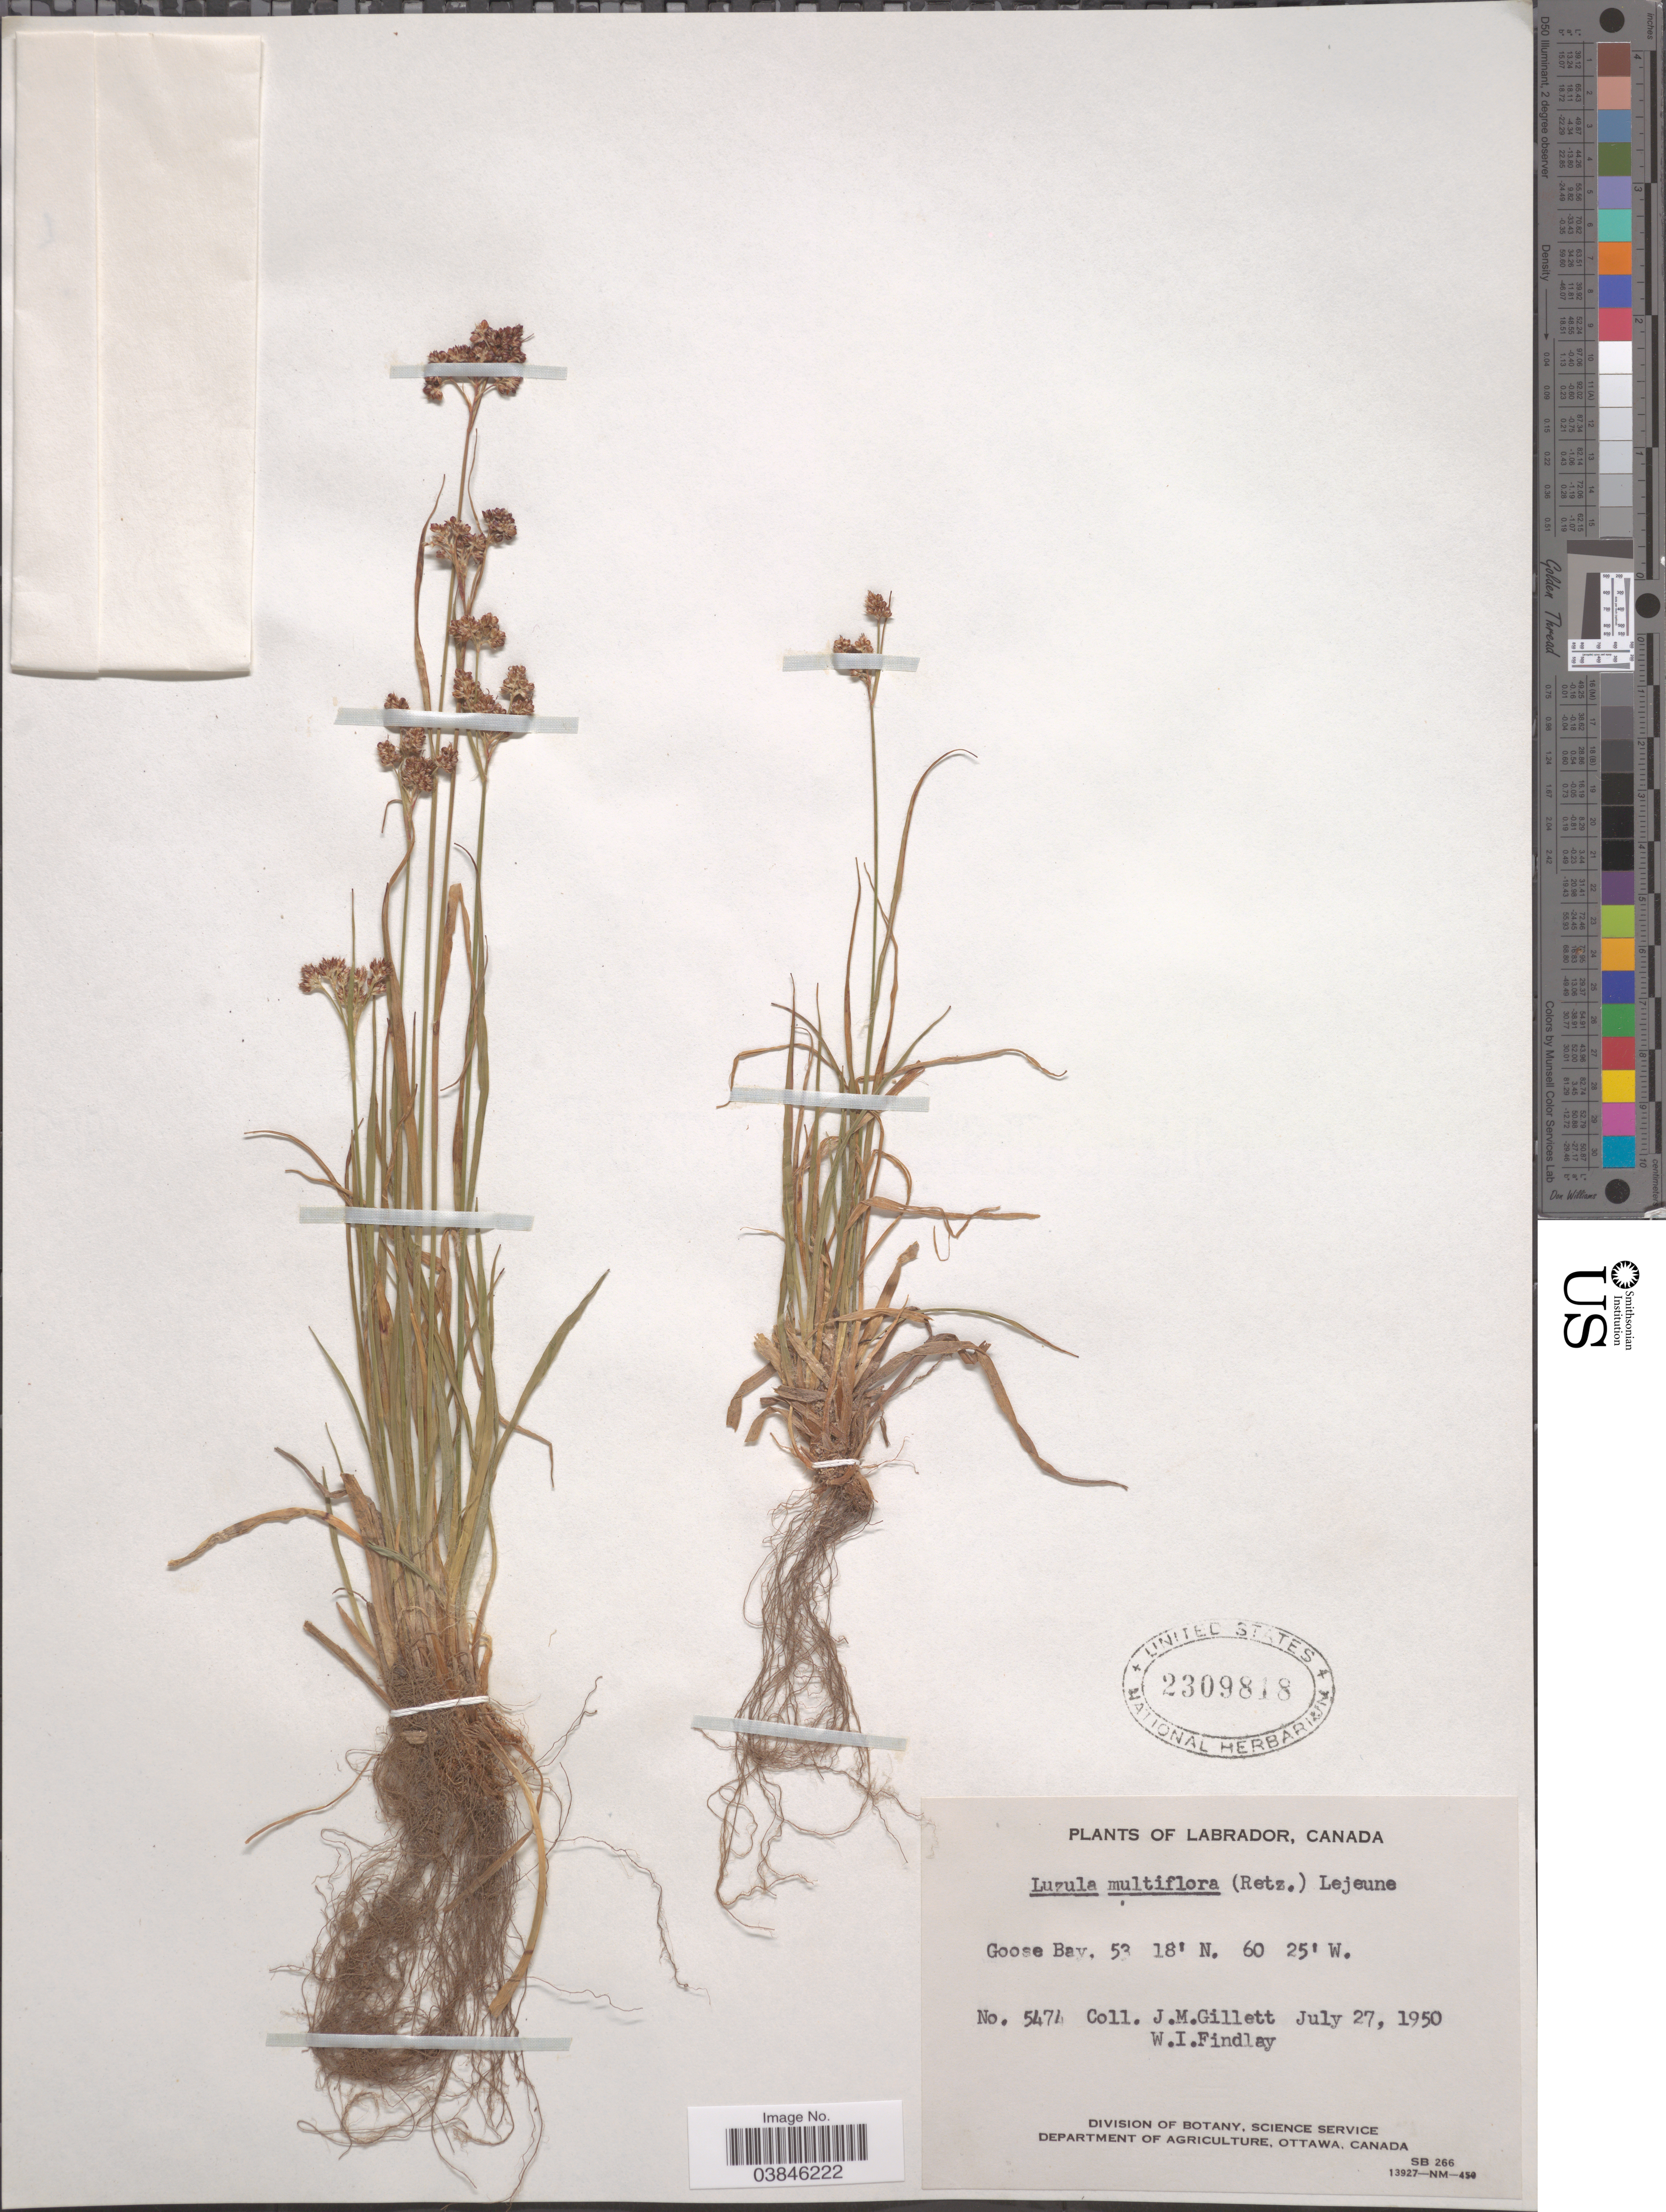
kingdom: Plantae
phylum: Tracheophyta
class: Liliopsida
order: Poales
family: Juncaceae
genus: Luzula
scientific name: Luzula multiflora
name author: (Ehrh.) Lej.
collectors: J. M. Gillett & W. Findley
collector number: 5474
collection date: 1950-07-27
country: Canada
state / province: Newfoundland and Labrador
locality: Labrador. Goose Bay.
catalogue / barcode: US 2309818